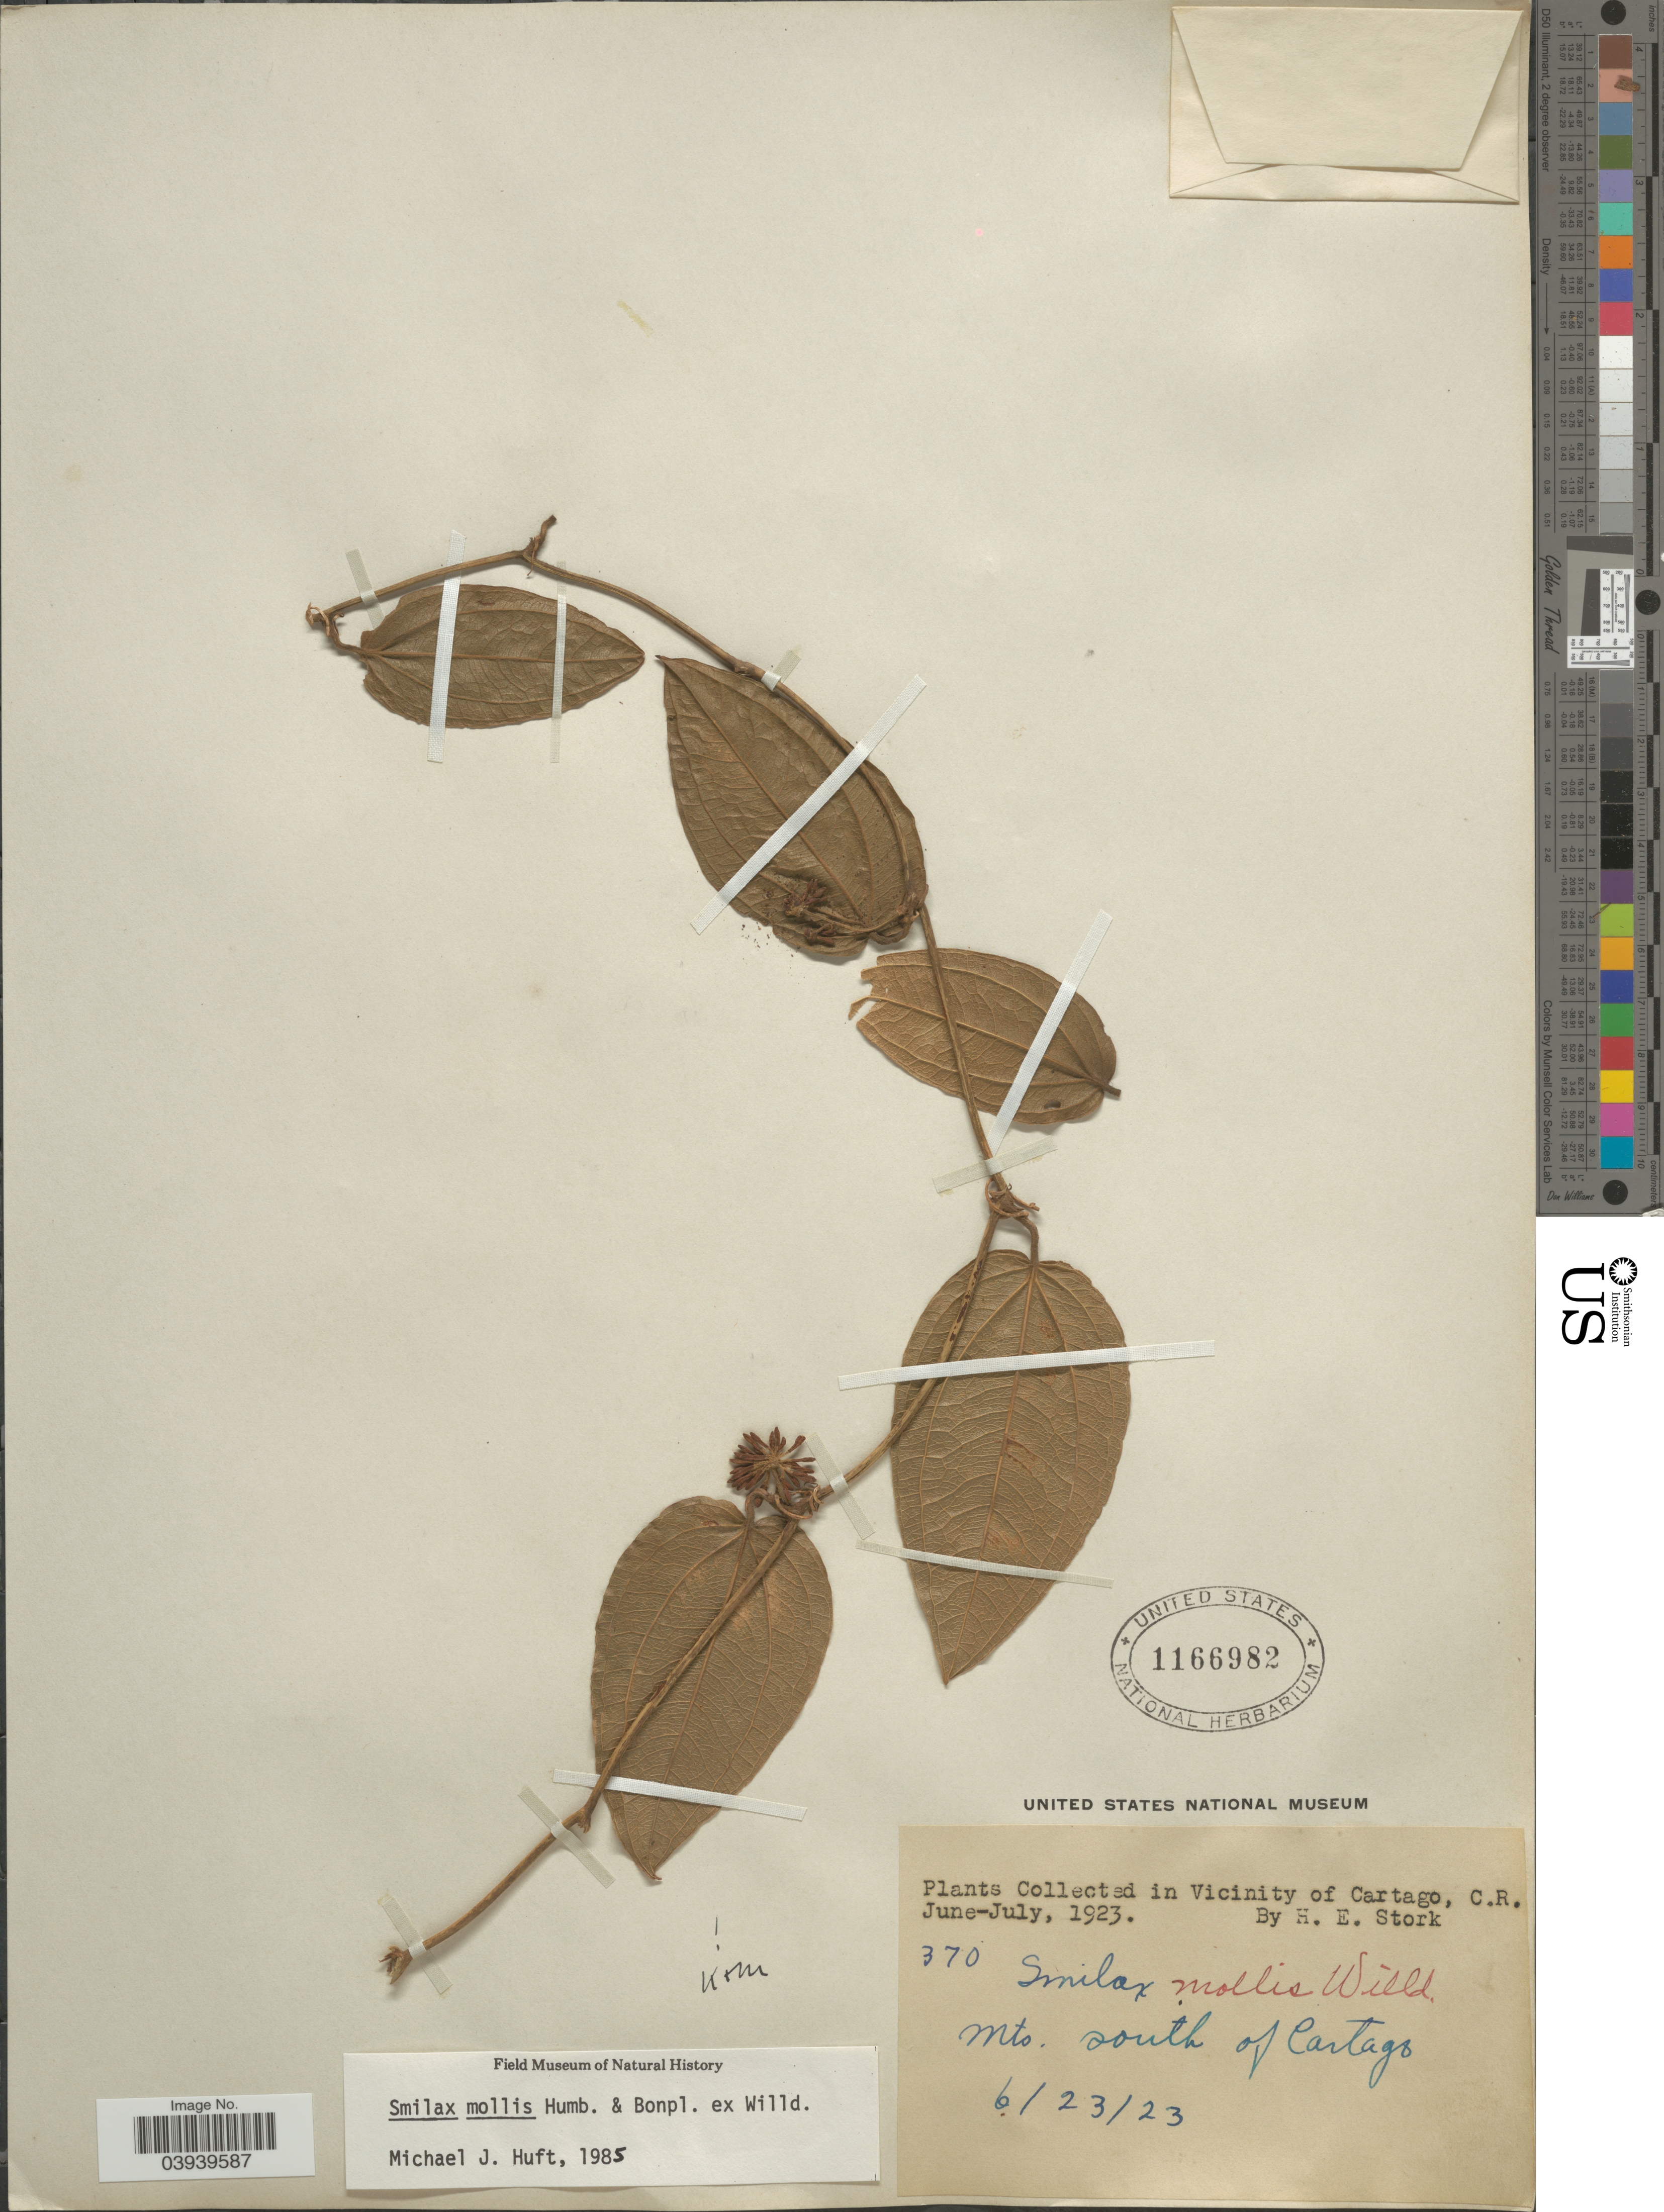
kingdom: Plantae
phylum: Tracheophyta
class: Liliopsida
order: Liliales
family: Smilacaceae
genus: Smilax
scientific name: Smilax mollis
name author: Humb. & Bonpl. ex Willd.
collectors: H. E. Stork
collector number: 370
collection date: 1923-06-23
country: Costa Rica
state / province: Cartago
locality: Vicinity of Cartago. Mts. south of Cartago.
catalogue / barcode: US 1166982